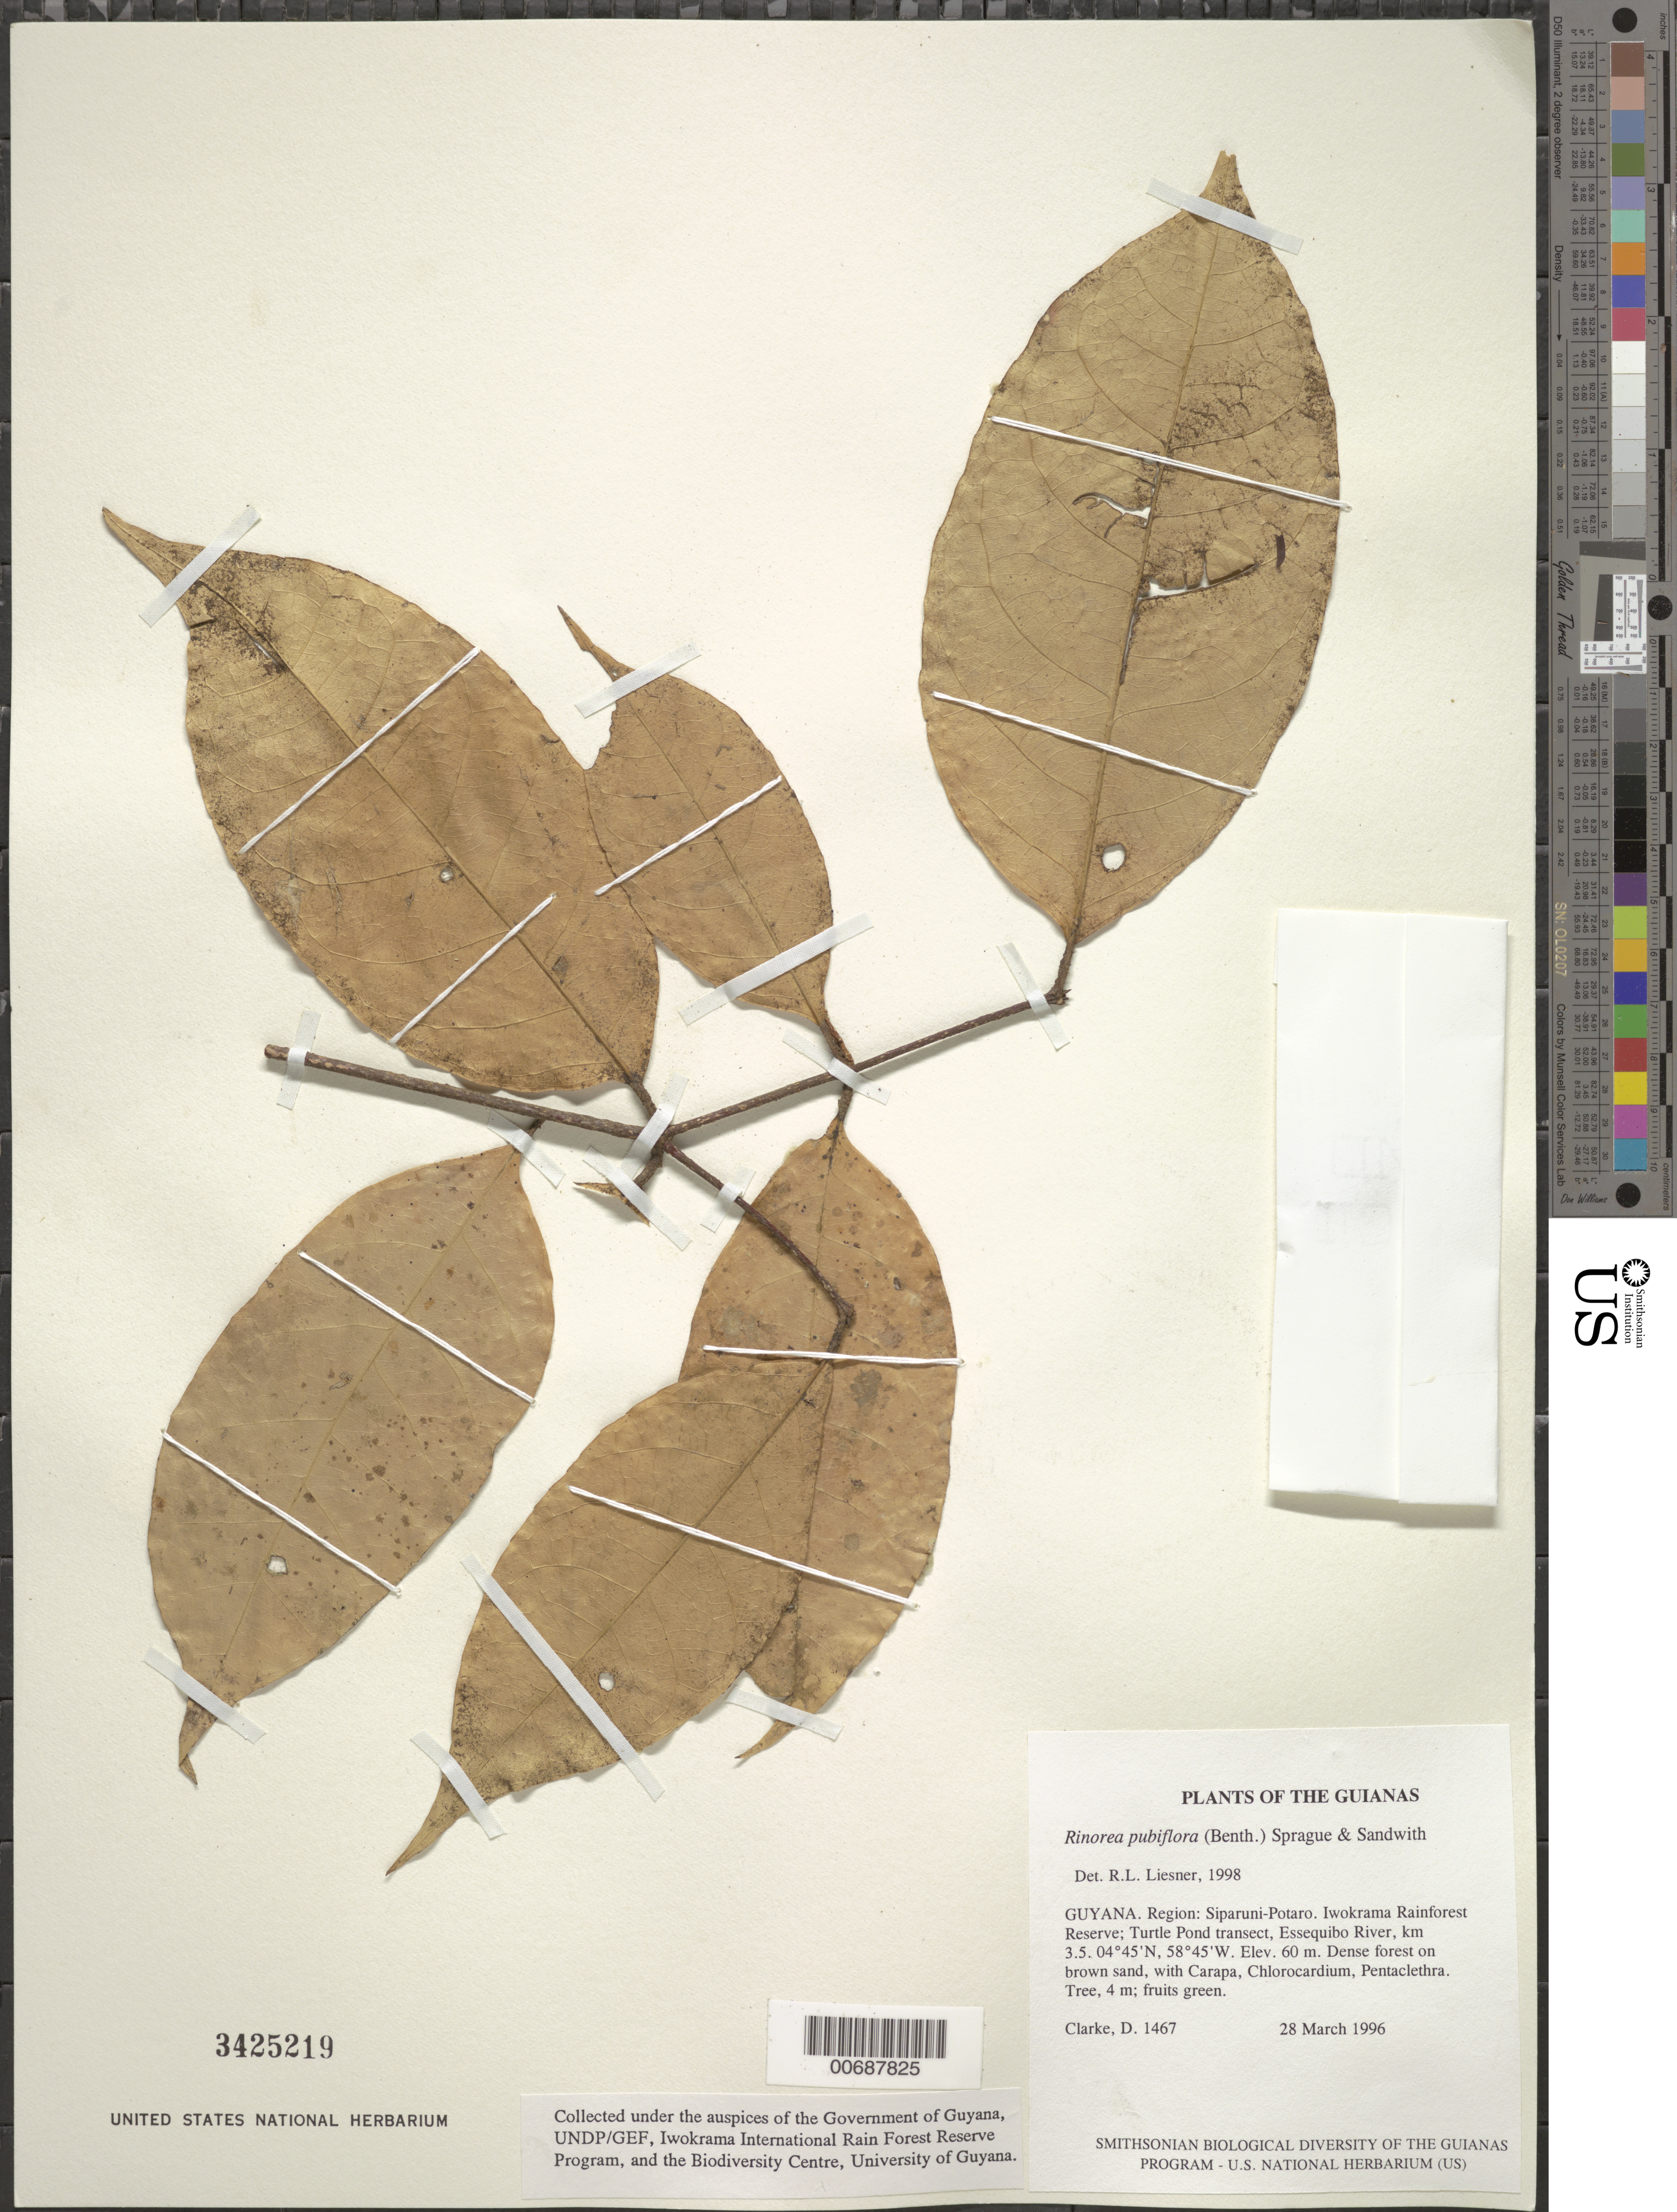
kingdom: Plantae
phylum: Tracheophyta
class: Magnoliopsida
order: Malpighiales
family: Violaceae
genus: Rinorea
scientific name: Rinorea riana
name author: Kuntze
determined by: Hoyos-Gomez, S. E.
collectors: H. D. Clarke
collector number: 1467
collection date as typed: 28 March 1996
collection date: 1996-03-28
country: Guyana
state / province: Potaro-Siparuni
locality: Iwokrama Rainforest Reserve; Turtle Pond transect, Essequibo River, km 3.5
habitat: Dense forest on brown sand, with Carapa, Chlorocardium, Pentaclethra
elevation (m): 60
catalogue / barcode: US 3425219